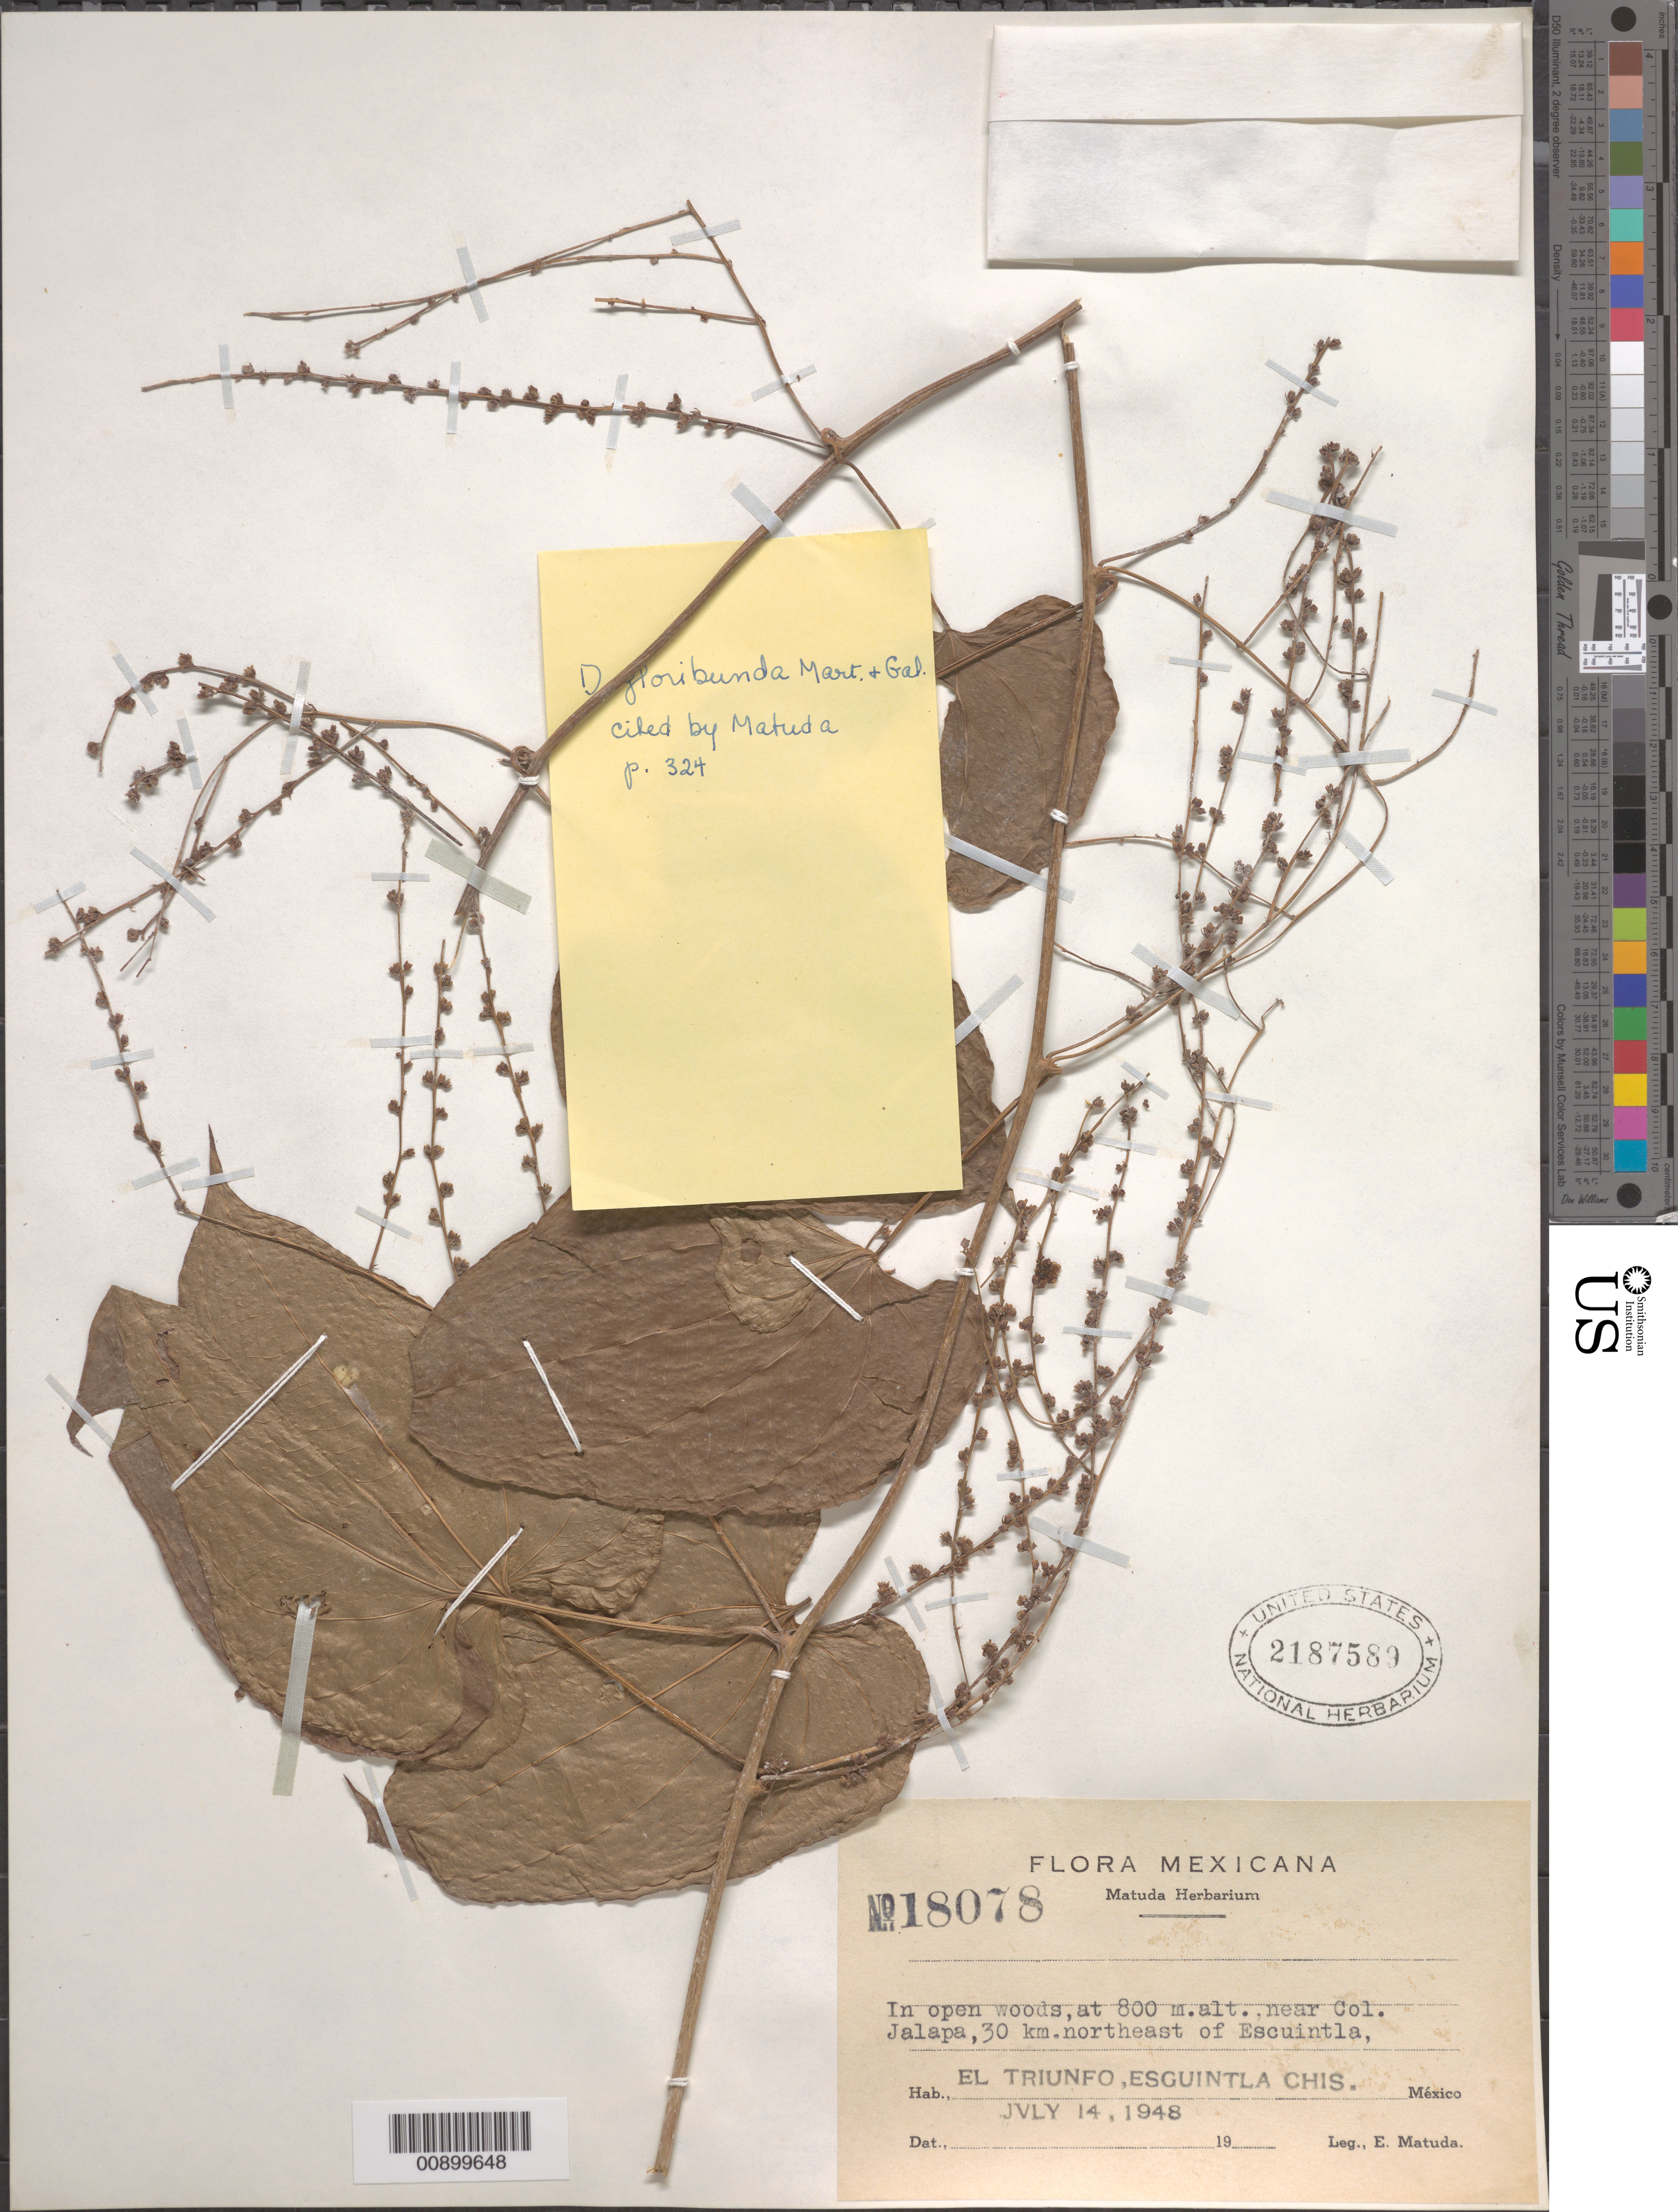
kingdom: Plantae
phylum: Tracheophyta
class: Liliopsida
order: Dioscoreales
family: Dioscoreaceae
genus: Dioscorea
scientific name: Dioscorea floribunda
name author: M. Martens & Galeotti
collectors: E. Matuda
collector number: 18078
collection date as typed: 14 Jul 1948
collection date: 1948-07-14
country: Mexico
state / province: Chiapas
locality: Near Col. Jalapa, 30 km. northeast of Escuintla. El Triunfo, Escuintla, Chiapas.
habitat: In open woods.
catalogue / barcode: US 2187589